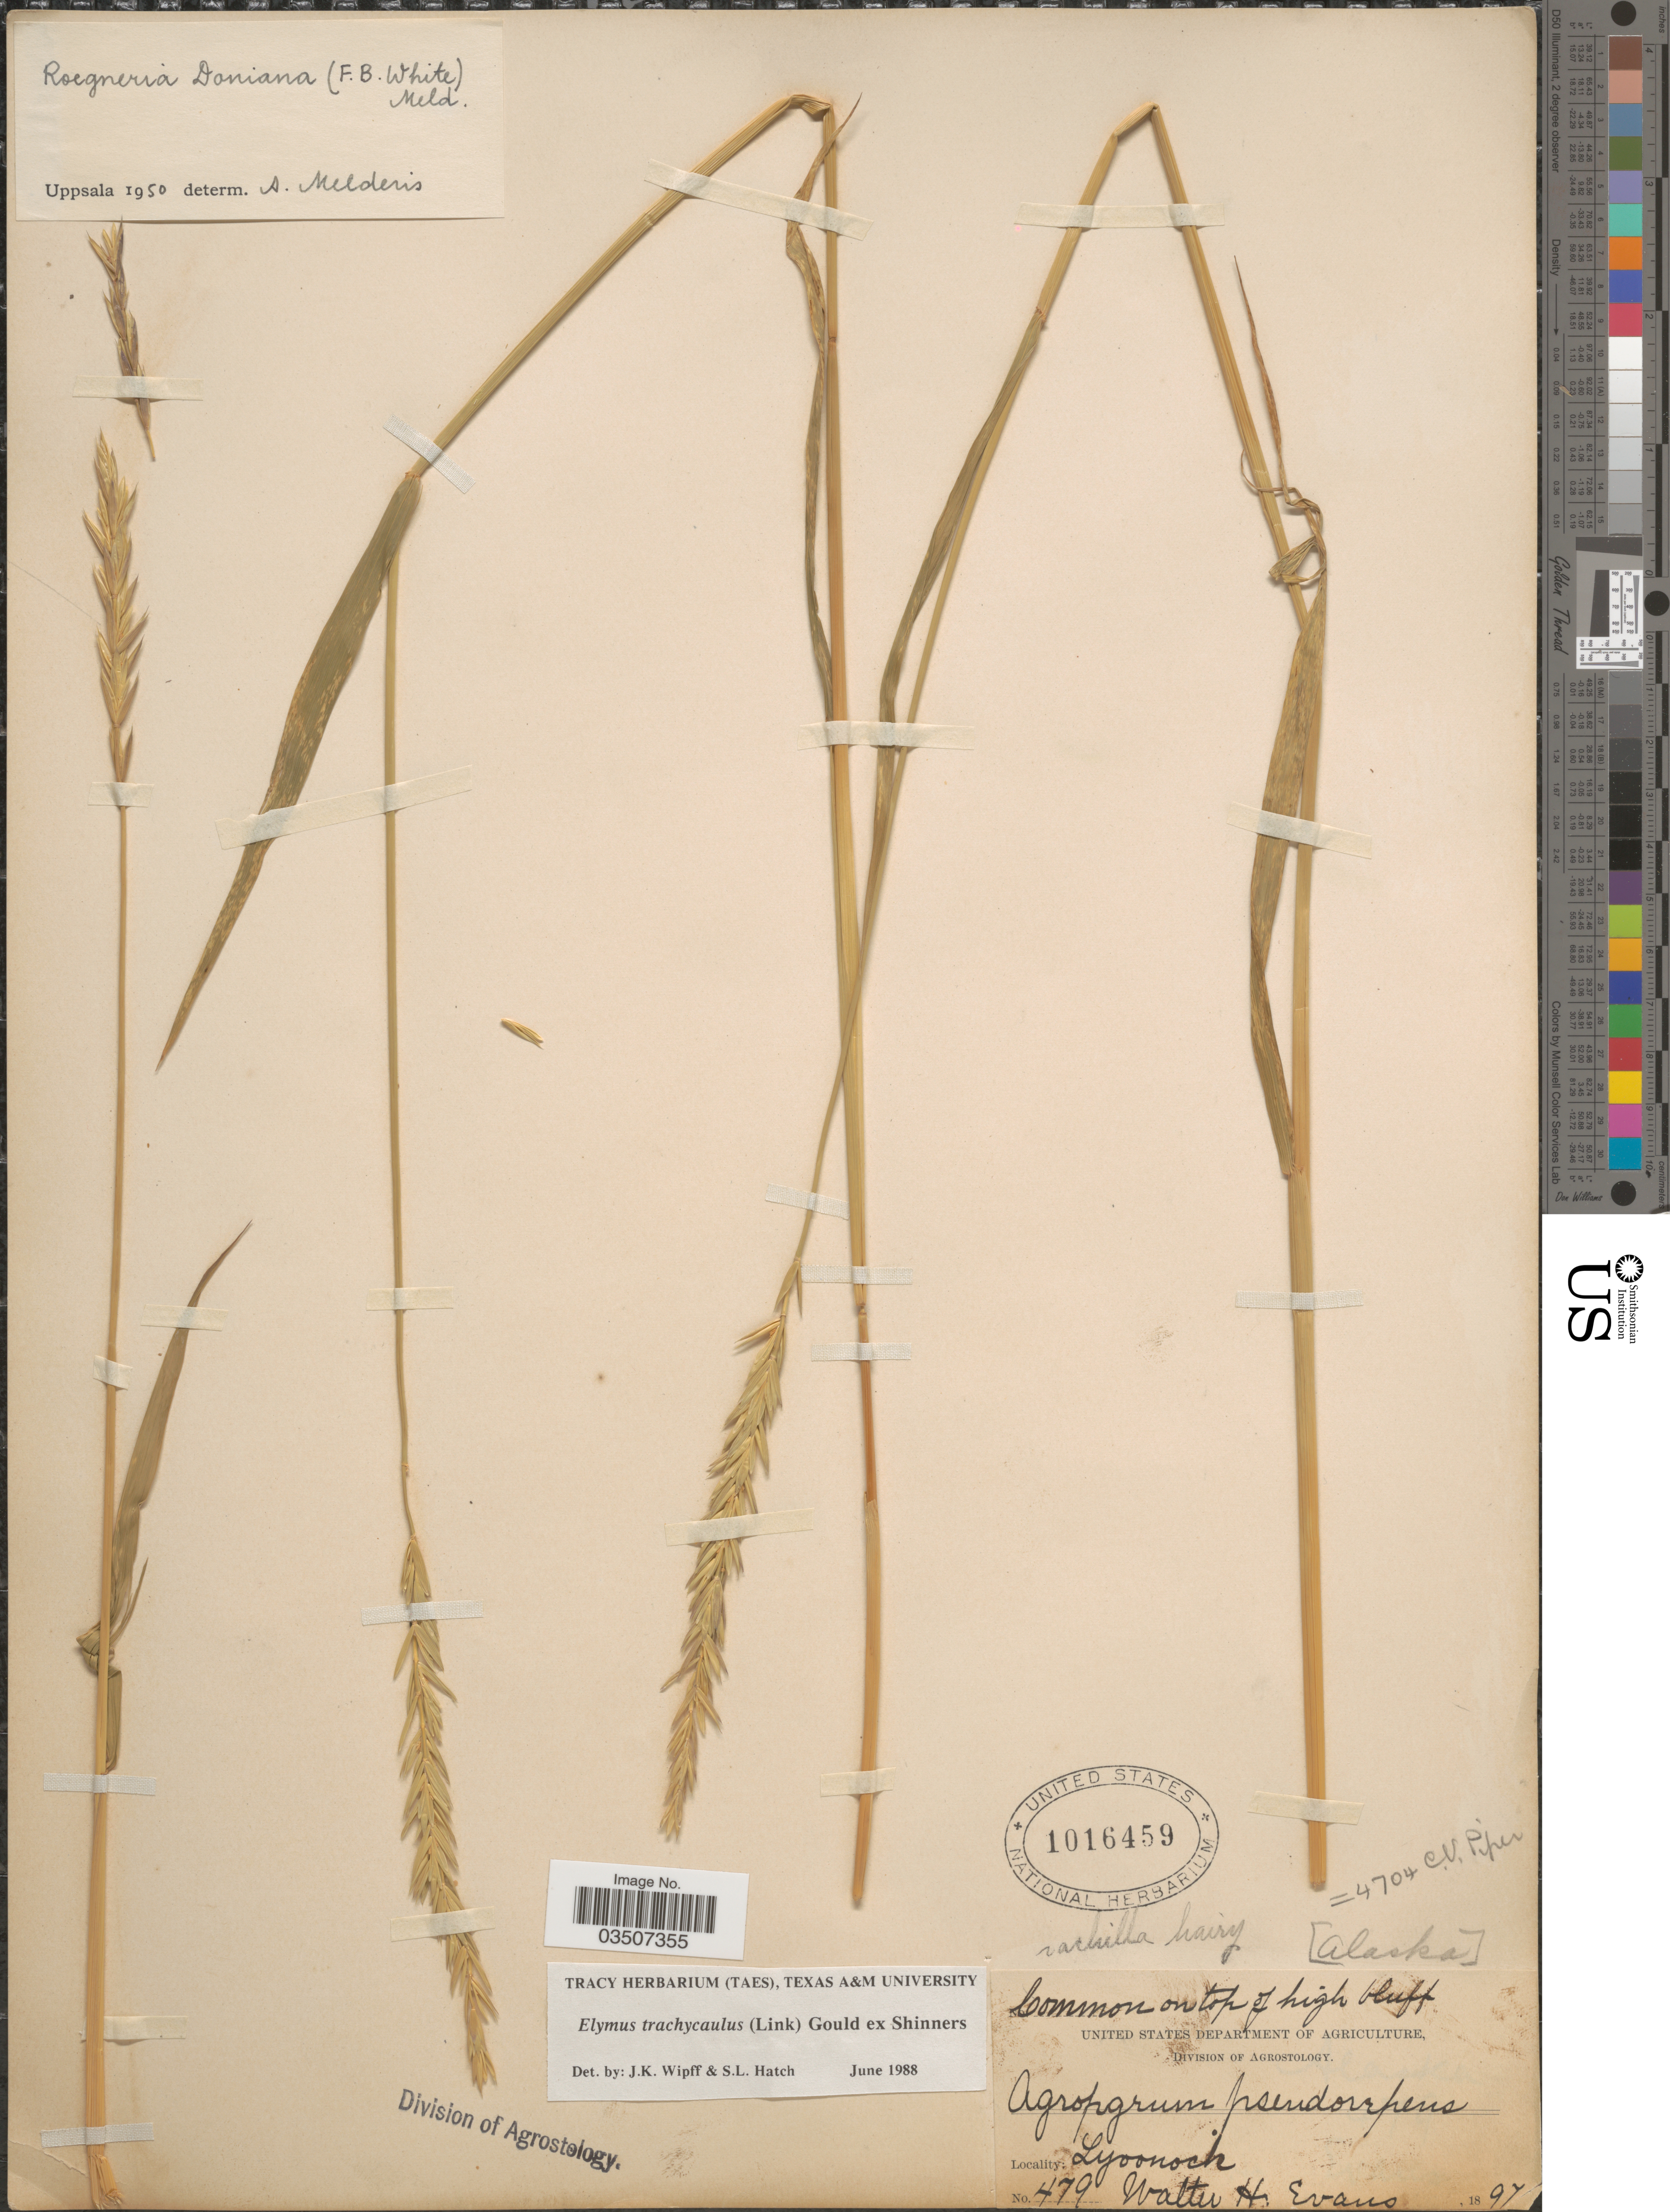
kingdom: Plantae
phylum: Tracheophyta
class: Liliopsida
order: Poales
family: Poaceae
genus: Elymus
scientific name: Elymus trachycaulus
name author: (Link) Gould ex Shinners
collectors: W. H. Evans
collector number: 479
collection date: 1897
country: United States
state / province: Alaska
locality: Lyoonock.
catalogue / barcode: US 1016459